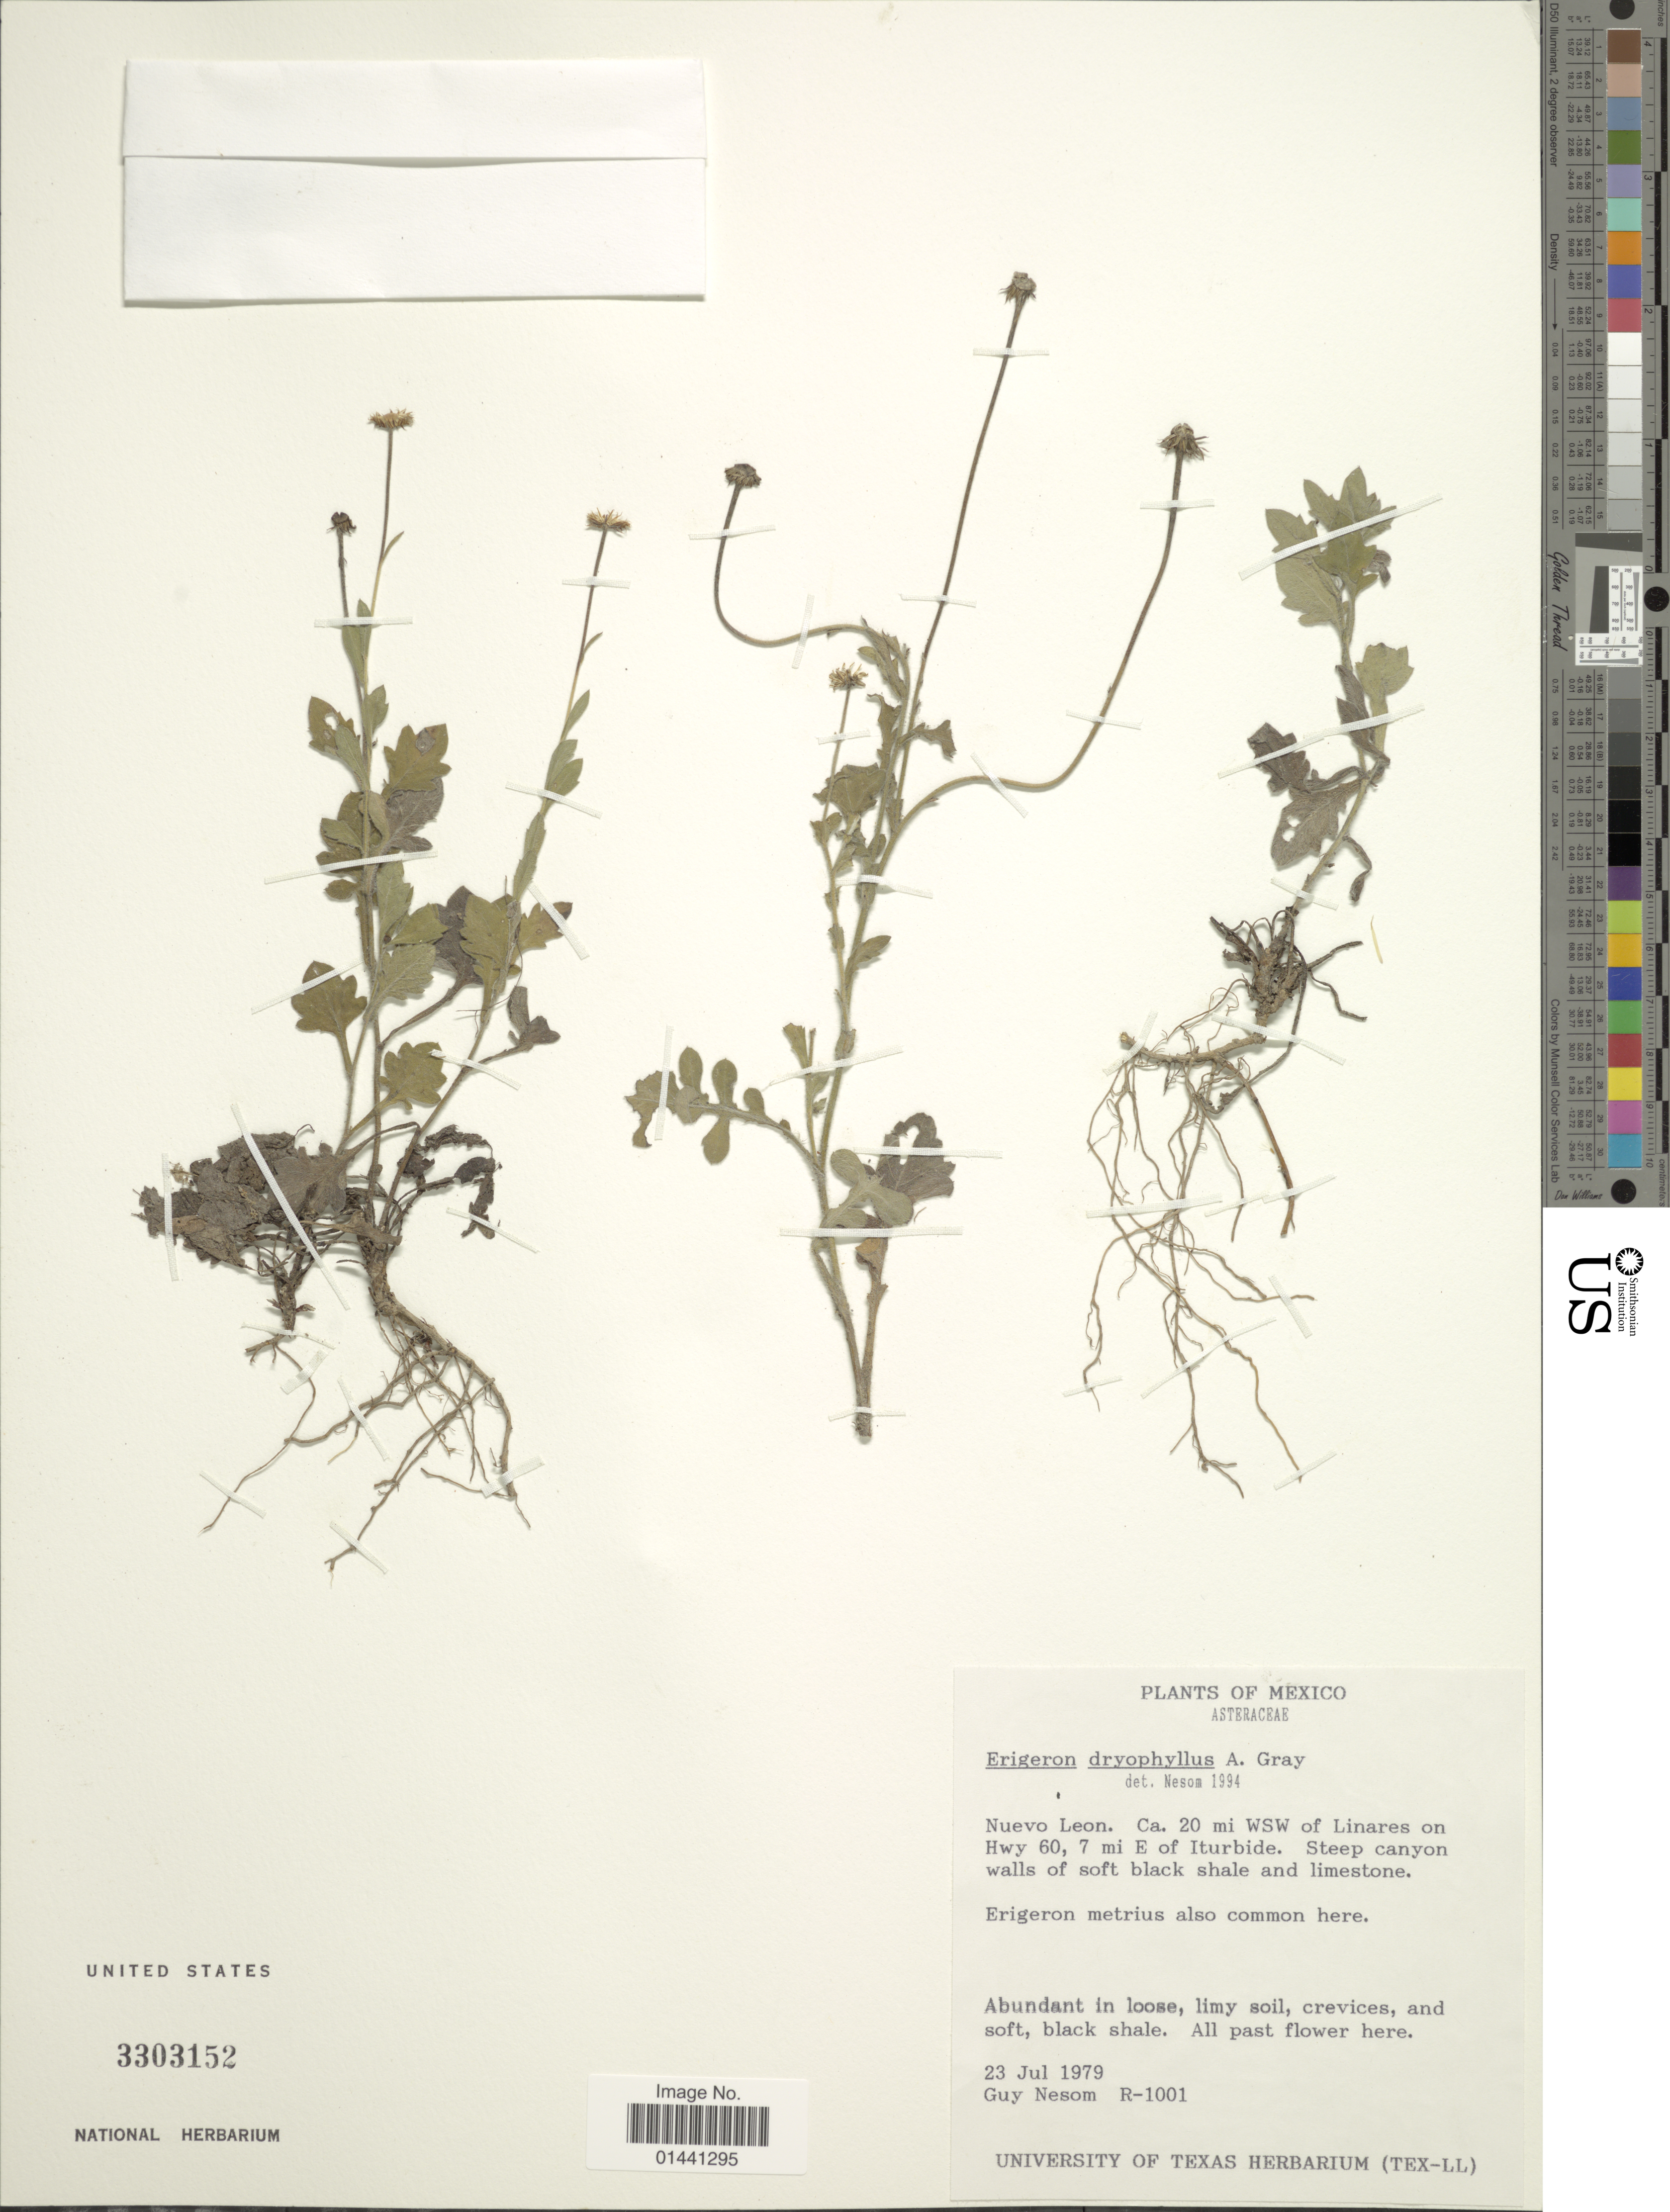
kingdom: Plantae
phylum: Tracheophyta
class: Magnoliopsida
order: Asterales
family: Asteraceae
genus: Erigeron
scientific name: Erigeron dryophyllus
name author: A. Gray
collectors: G. Nesom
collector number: R-1001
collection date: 1979-07-23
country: Mexico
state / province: Nuevo León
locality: Ca. 20 mi WSW of Linares on Hwy 60, 7 mi E of Iturbide, steep canyon walls of soft black shade and limestone, abundant in loose, limy soil, crevices, and soft, black shale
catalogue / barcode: US 3303152